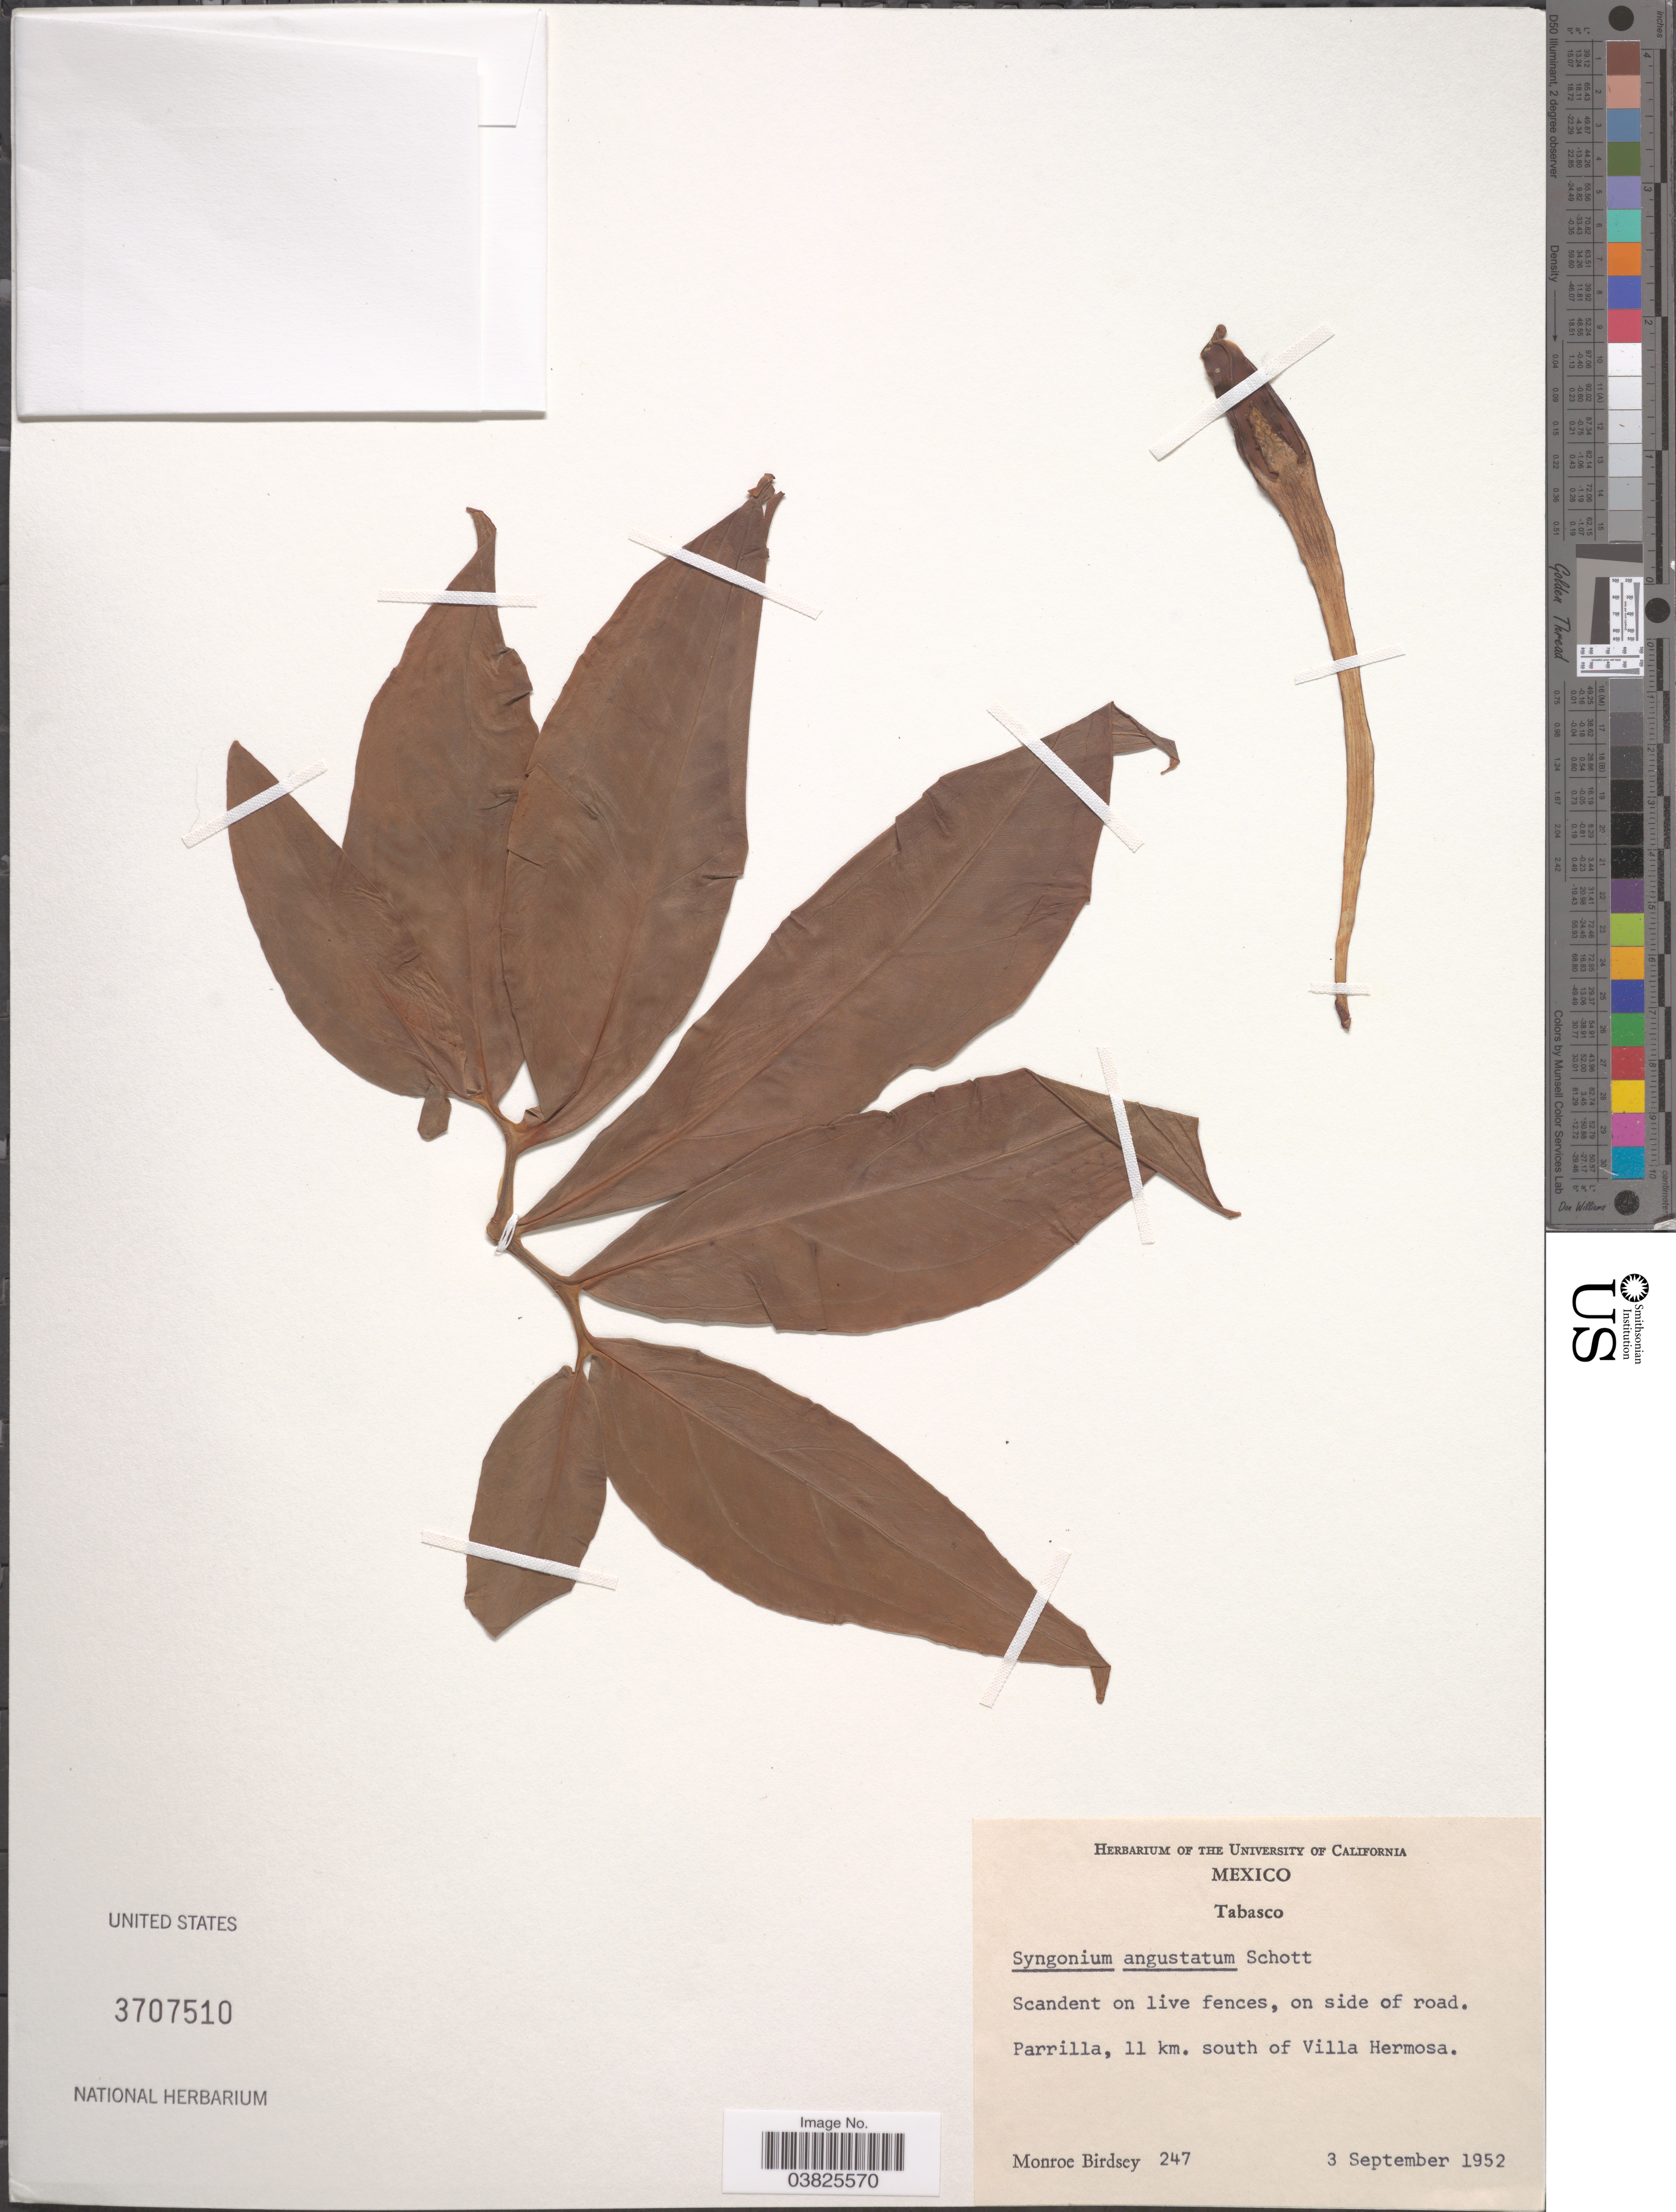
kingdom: Plantae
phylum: Tracheophyta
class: Liliopsida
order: Alismatales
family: Araceae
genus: Syngonium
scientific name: Syngonium angustatum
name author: Schott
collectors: M. Birdsey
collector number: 247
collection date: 1952-09-03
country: Mexico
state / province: Tabasco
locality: On side of road. Parrilla, 11 kms. south of Villa Hermosa.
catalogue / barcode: US 3707510